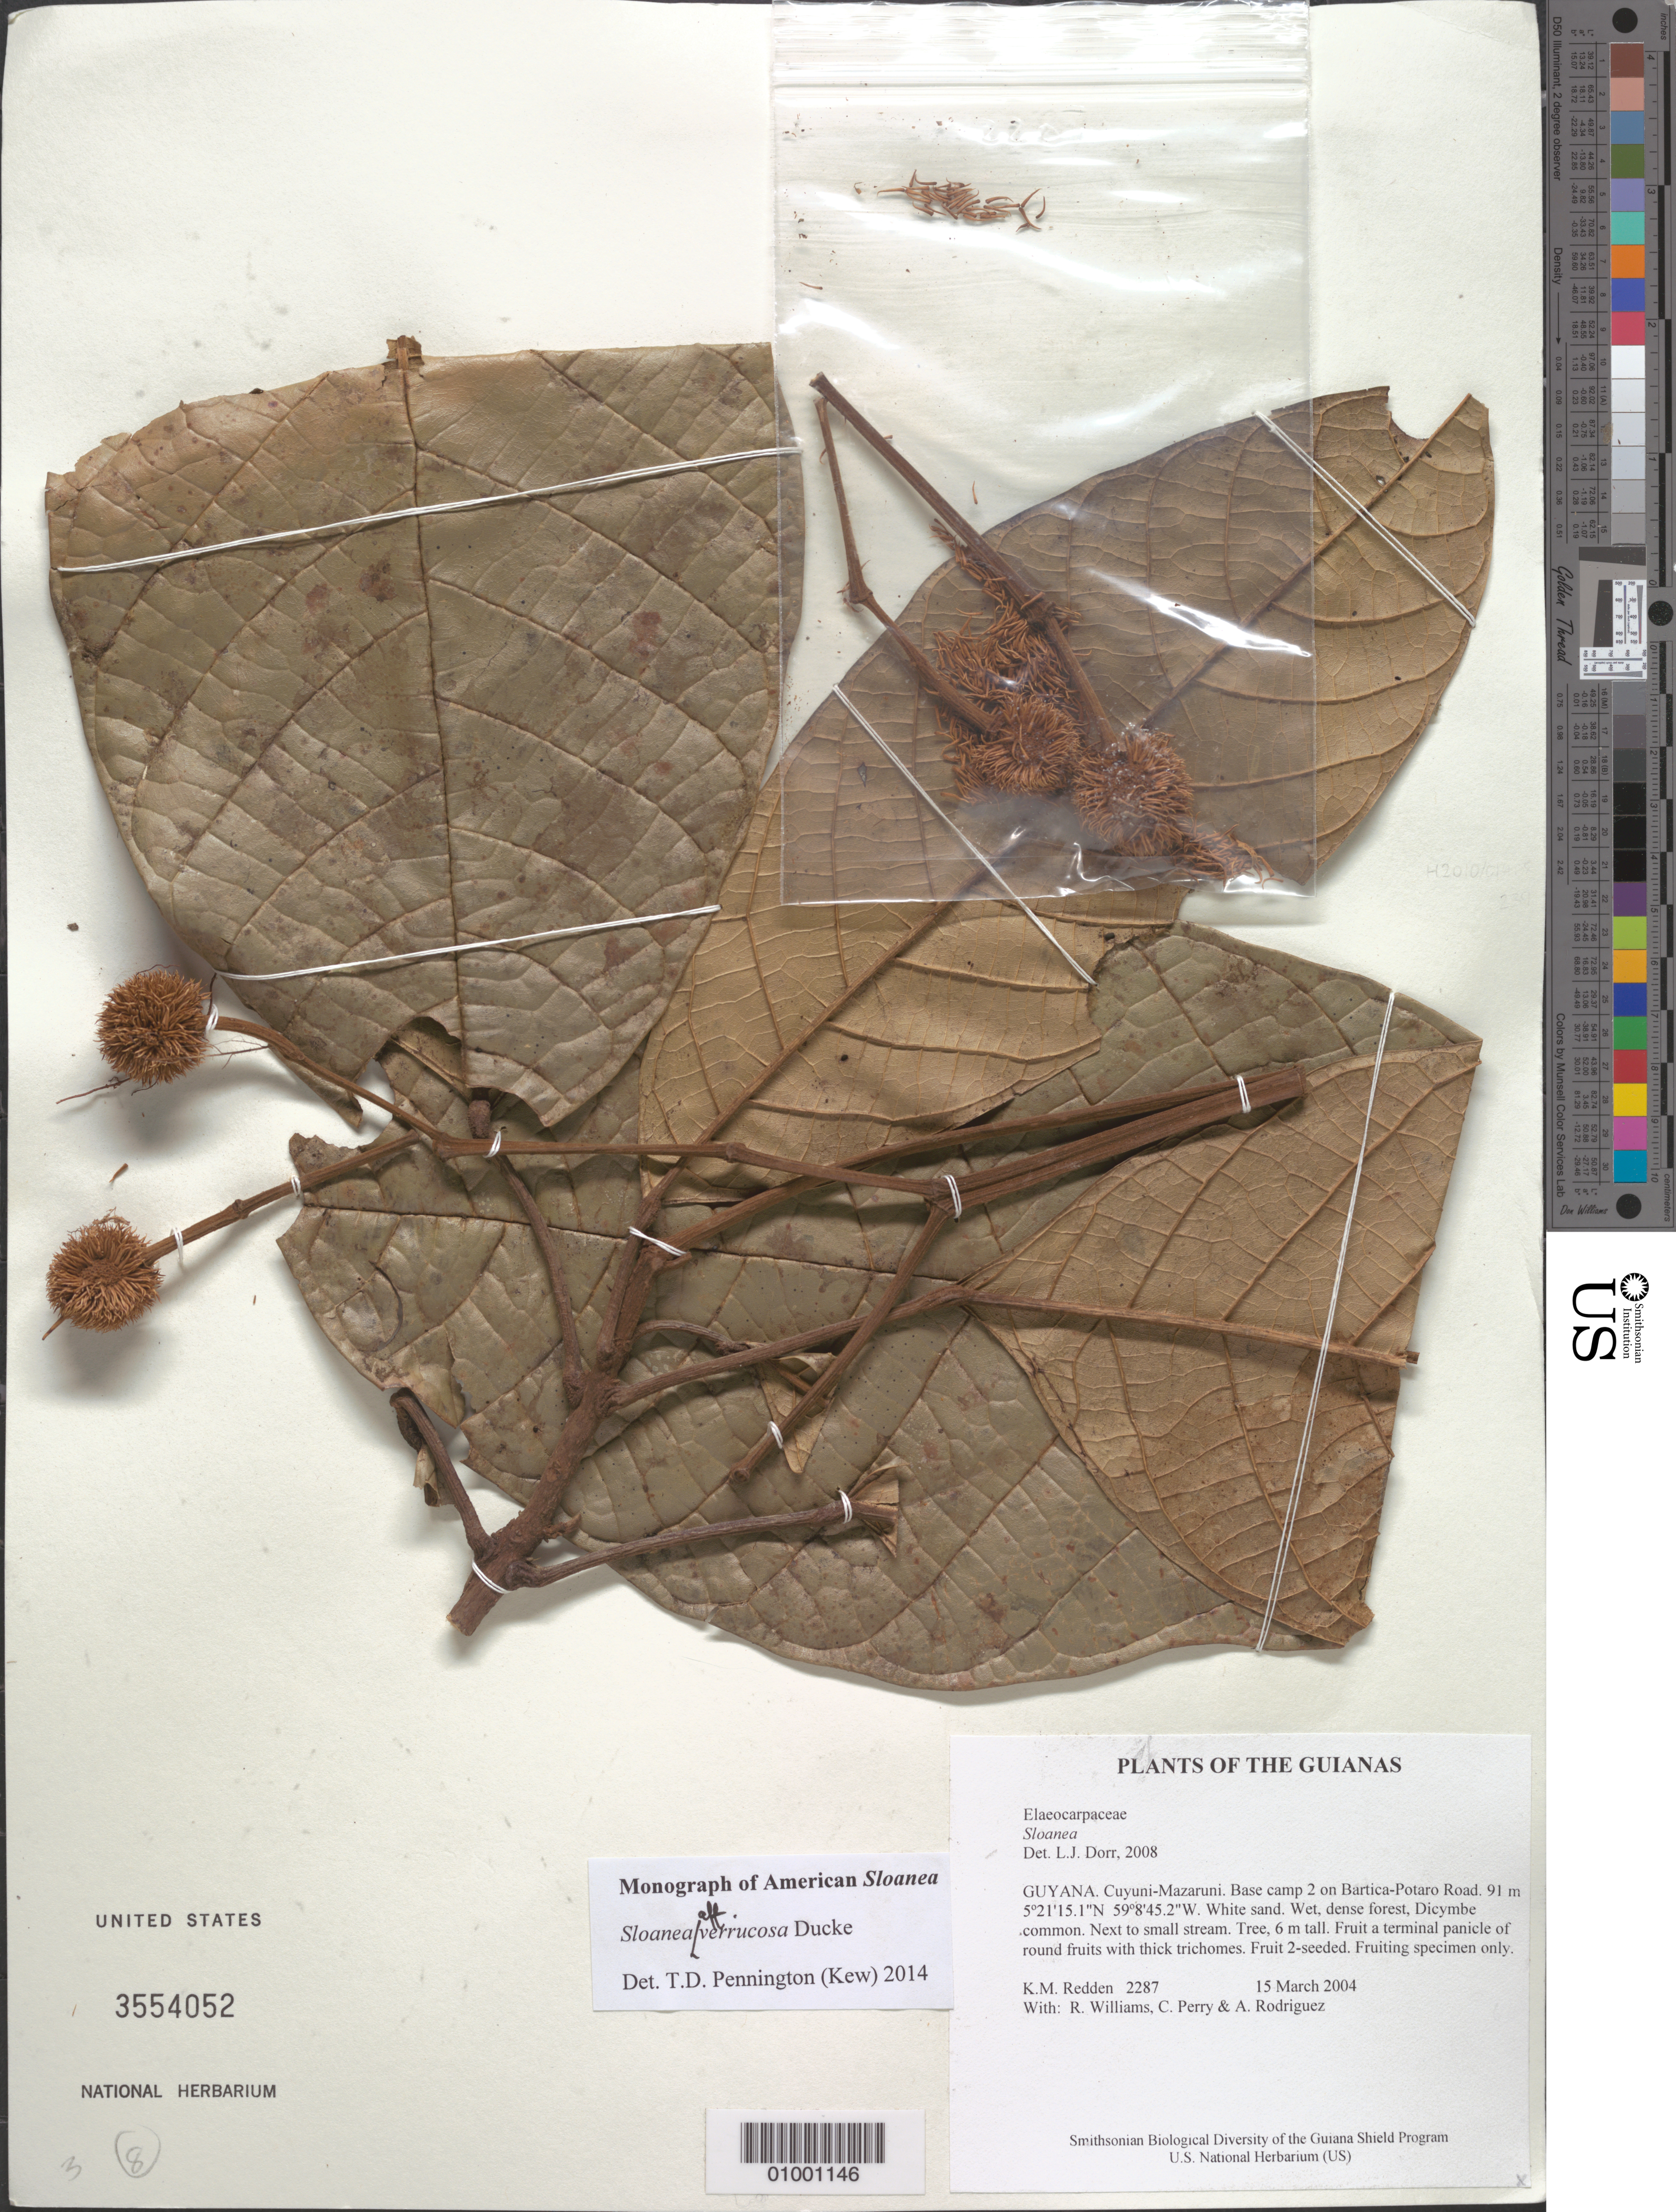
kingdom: Plantae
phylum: Tracheophyta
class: Magnoliopsida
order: Oxalidales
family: Elaeocarpaceae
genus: Sloanea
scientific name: Sloanea verrucosa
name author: Ducke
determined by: Pennington, T. D., (K)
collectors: K. M. Redden, R. Williams, C. Perry & A. Rodriguez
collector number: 2287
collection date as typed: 15 March 2004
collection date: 2004-03-15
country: Guyana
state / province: Cuyuni-Mazaruni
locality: Base camp 2 on Bartica-Potaro Road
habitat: White sand. Wet, dense forest, Dicymbe common. Next to small stream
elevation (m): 91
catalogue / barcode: US 3554052